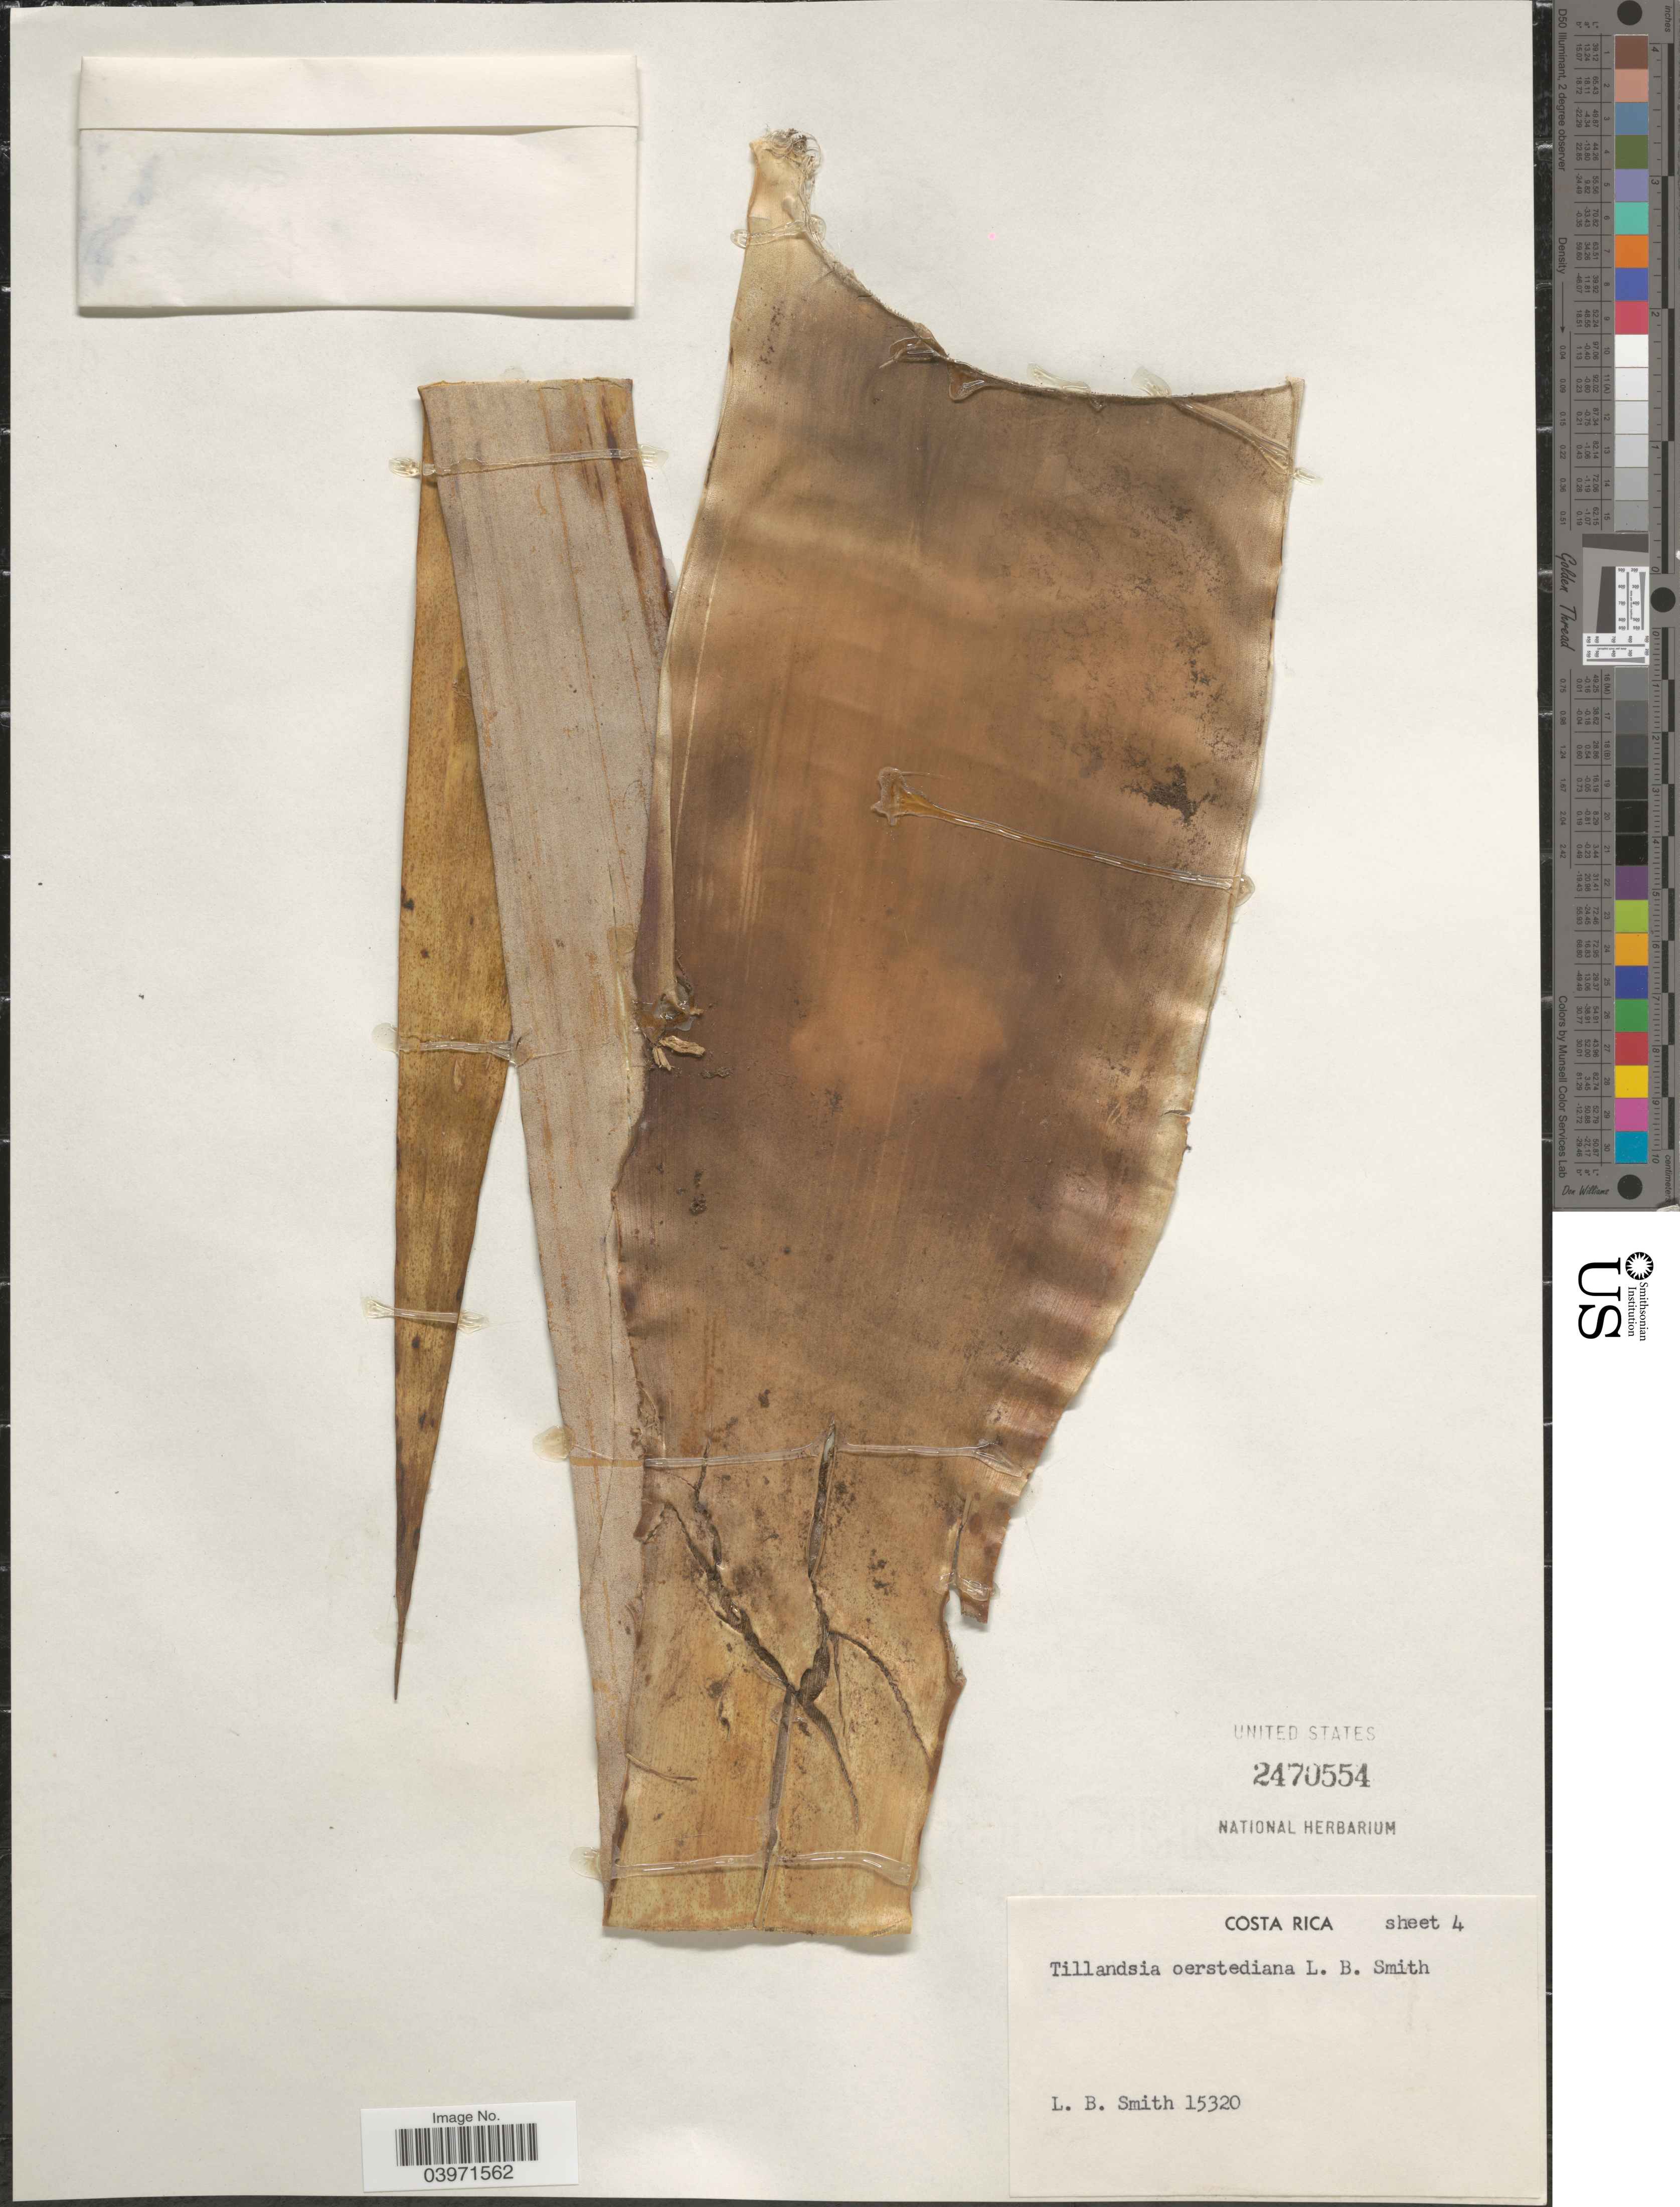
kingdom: Plantae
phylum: Tracheophyta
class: Liliopsida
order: Poales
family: Bromeliaceae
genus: Tillandsia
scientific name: Tillandsia oerstediana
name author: L.B. Sm.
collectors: L. Smith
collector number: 15320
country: Costa Rica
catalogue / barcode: US 2470554